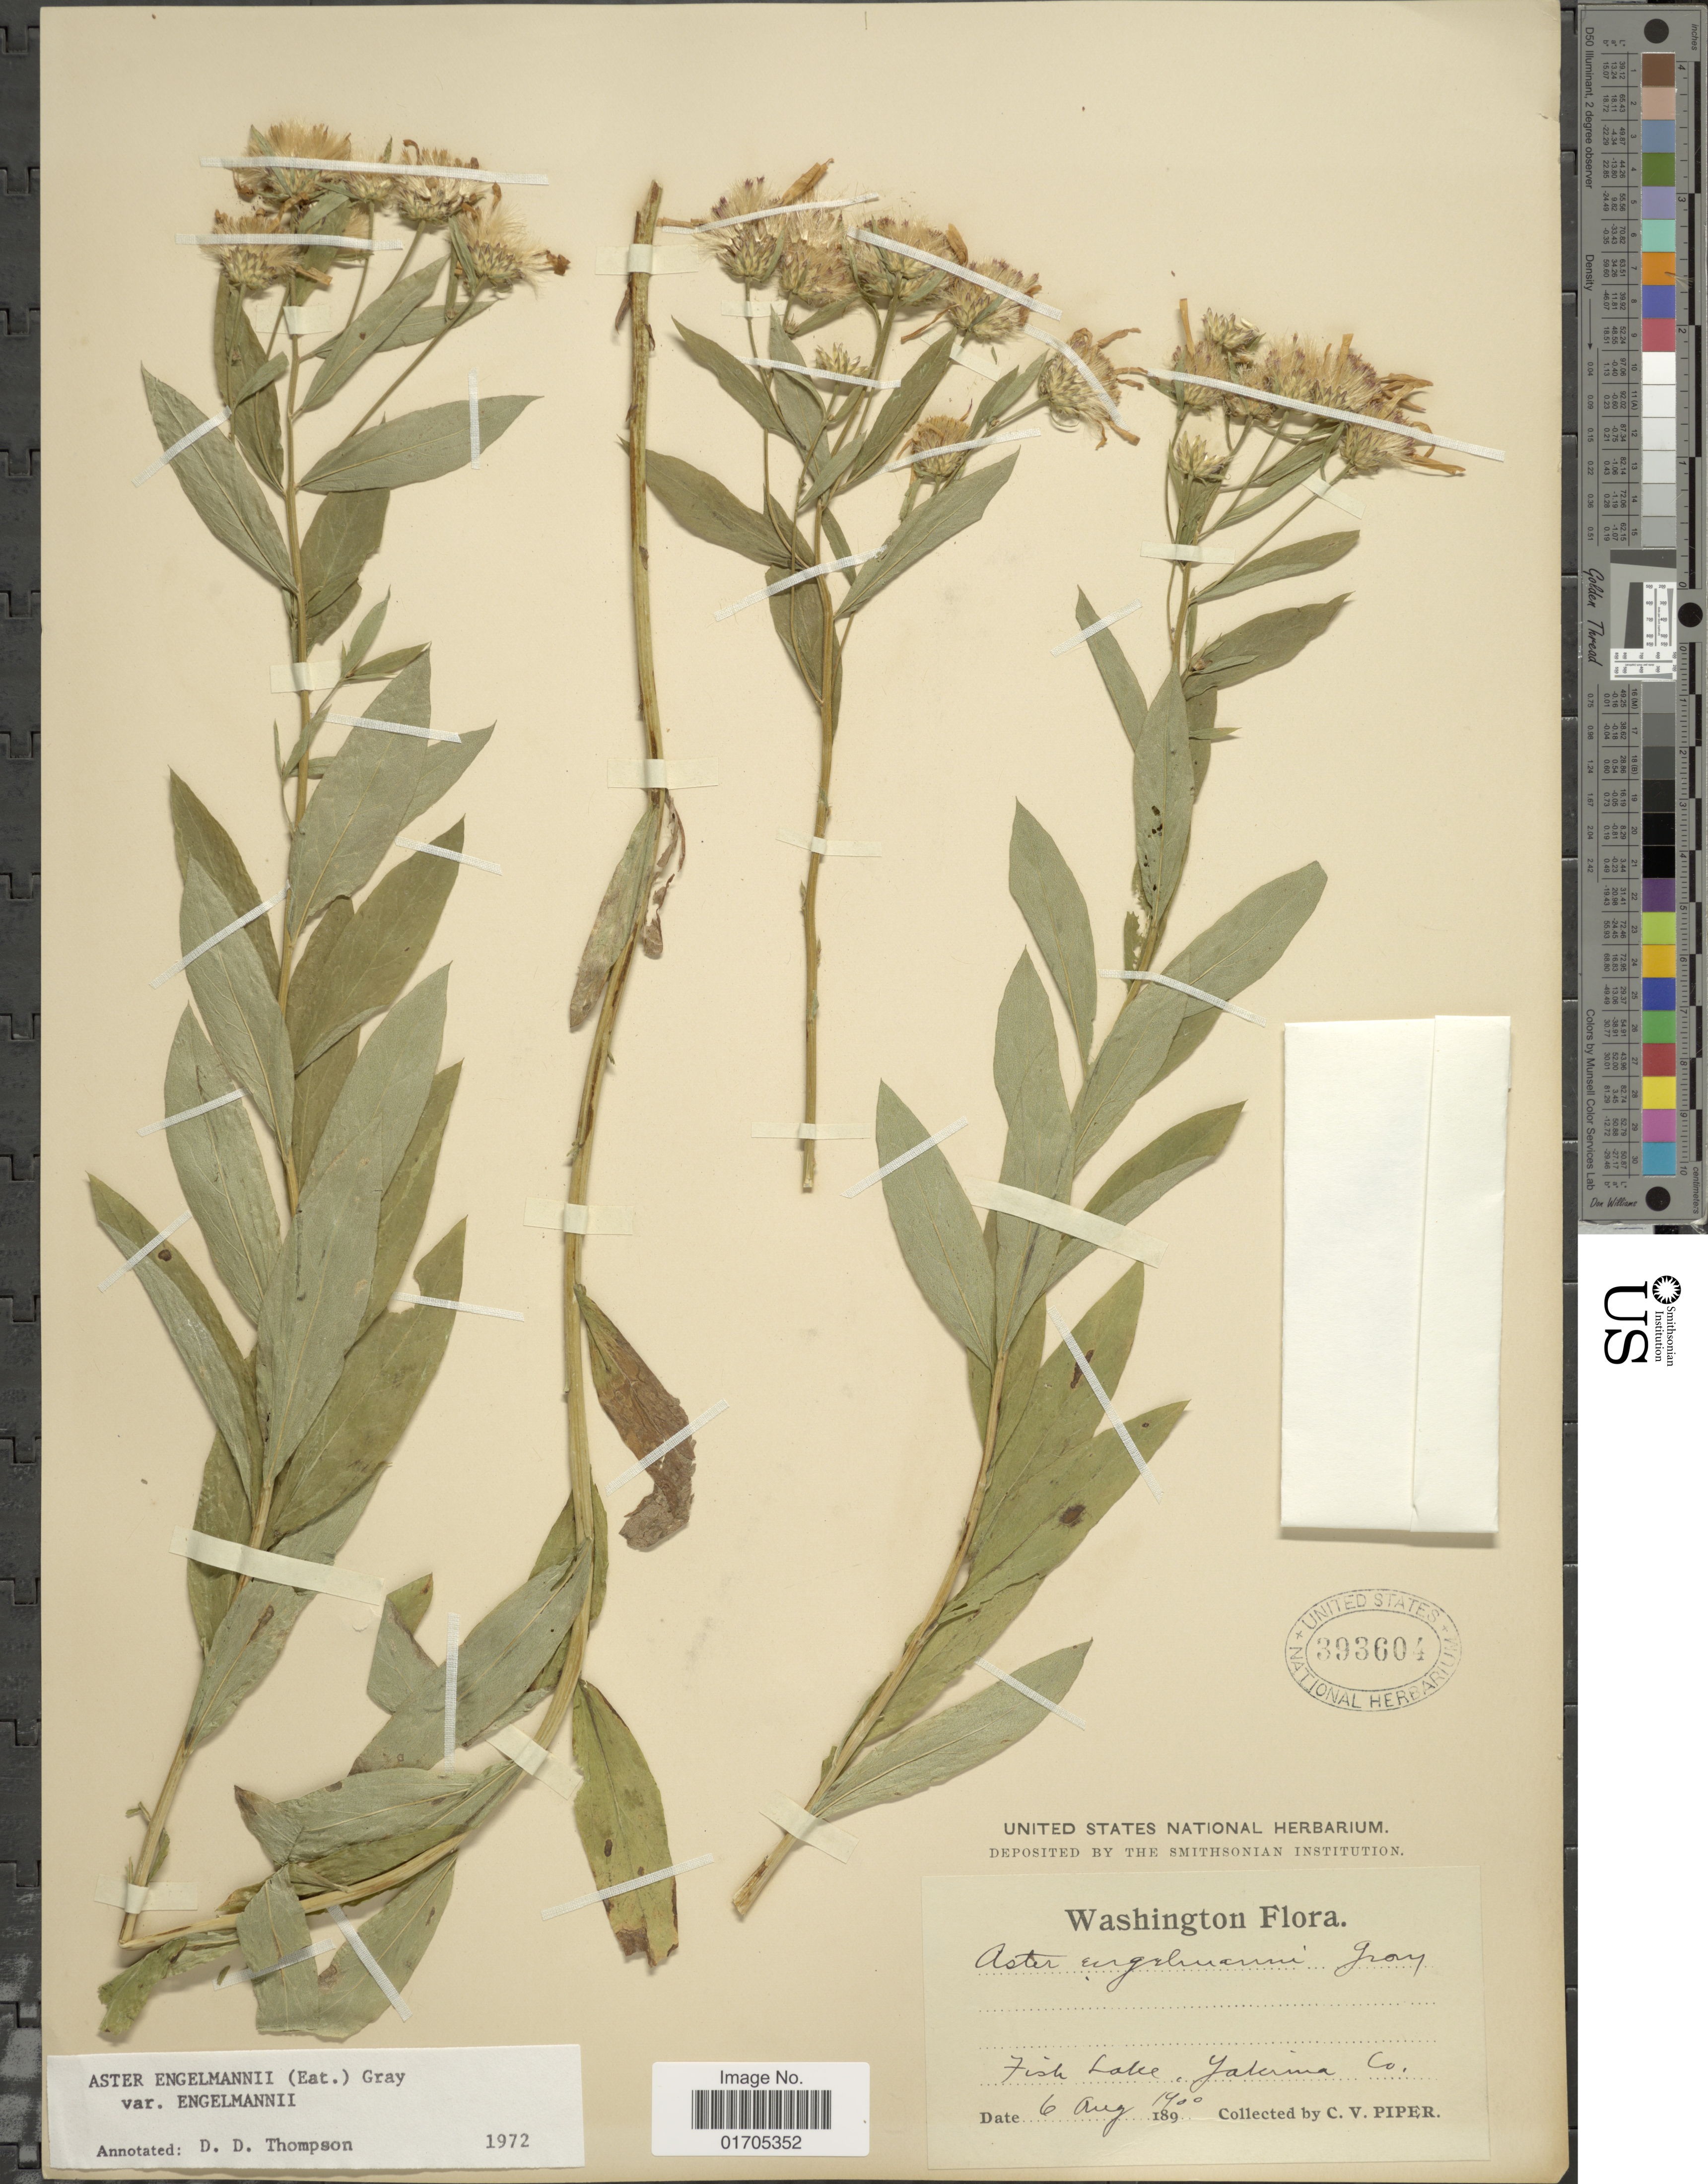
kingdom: Plantae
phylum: Tracheophyta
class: Magnoliopsida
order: Asterales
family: Asteraceae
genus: Eucephalus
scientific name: Eucephalus engelmannii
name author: (D.C. Eaton) Greene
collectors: C. V. Piper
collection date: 1900-08-06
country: United States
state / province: Washington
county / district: Yakima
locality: Washington. Fish Lake, Yakima Co.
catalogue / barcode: US 393604